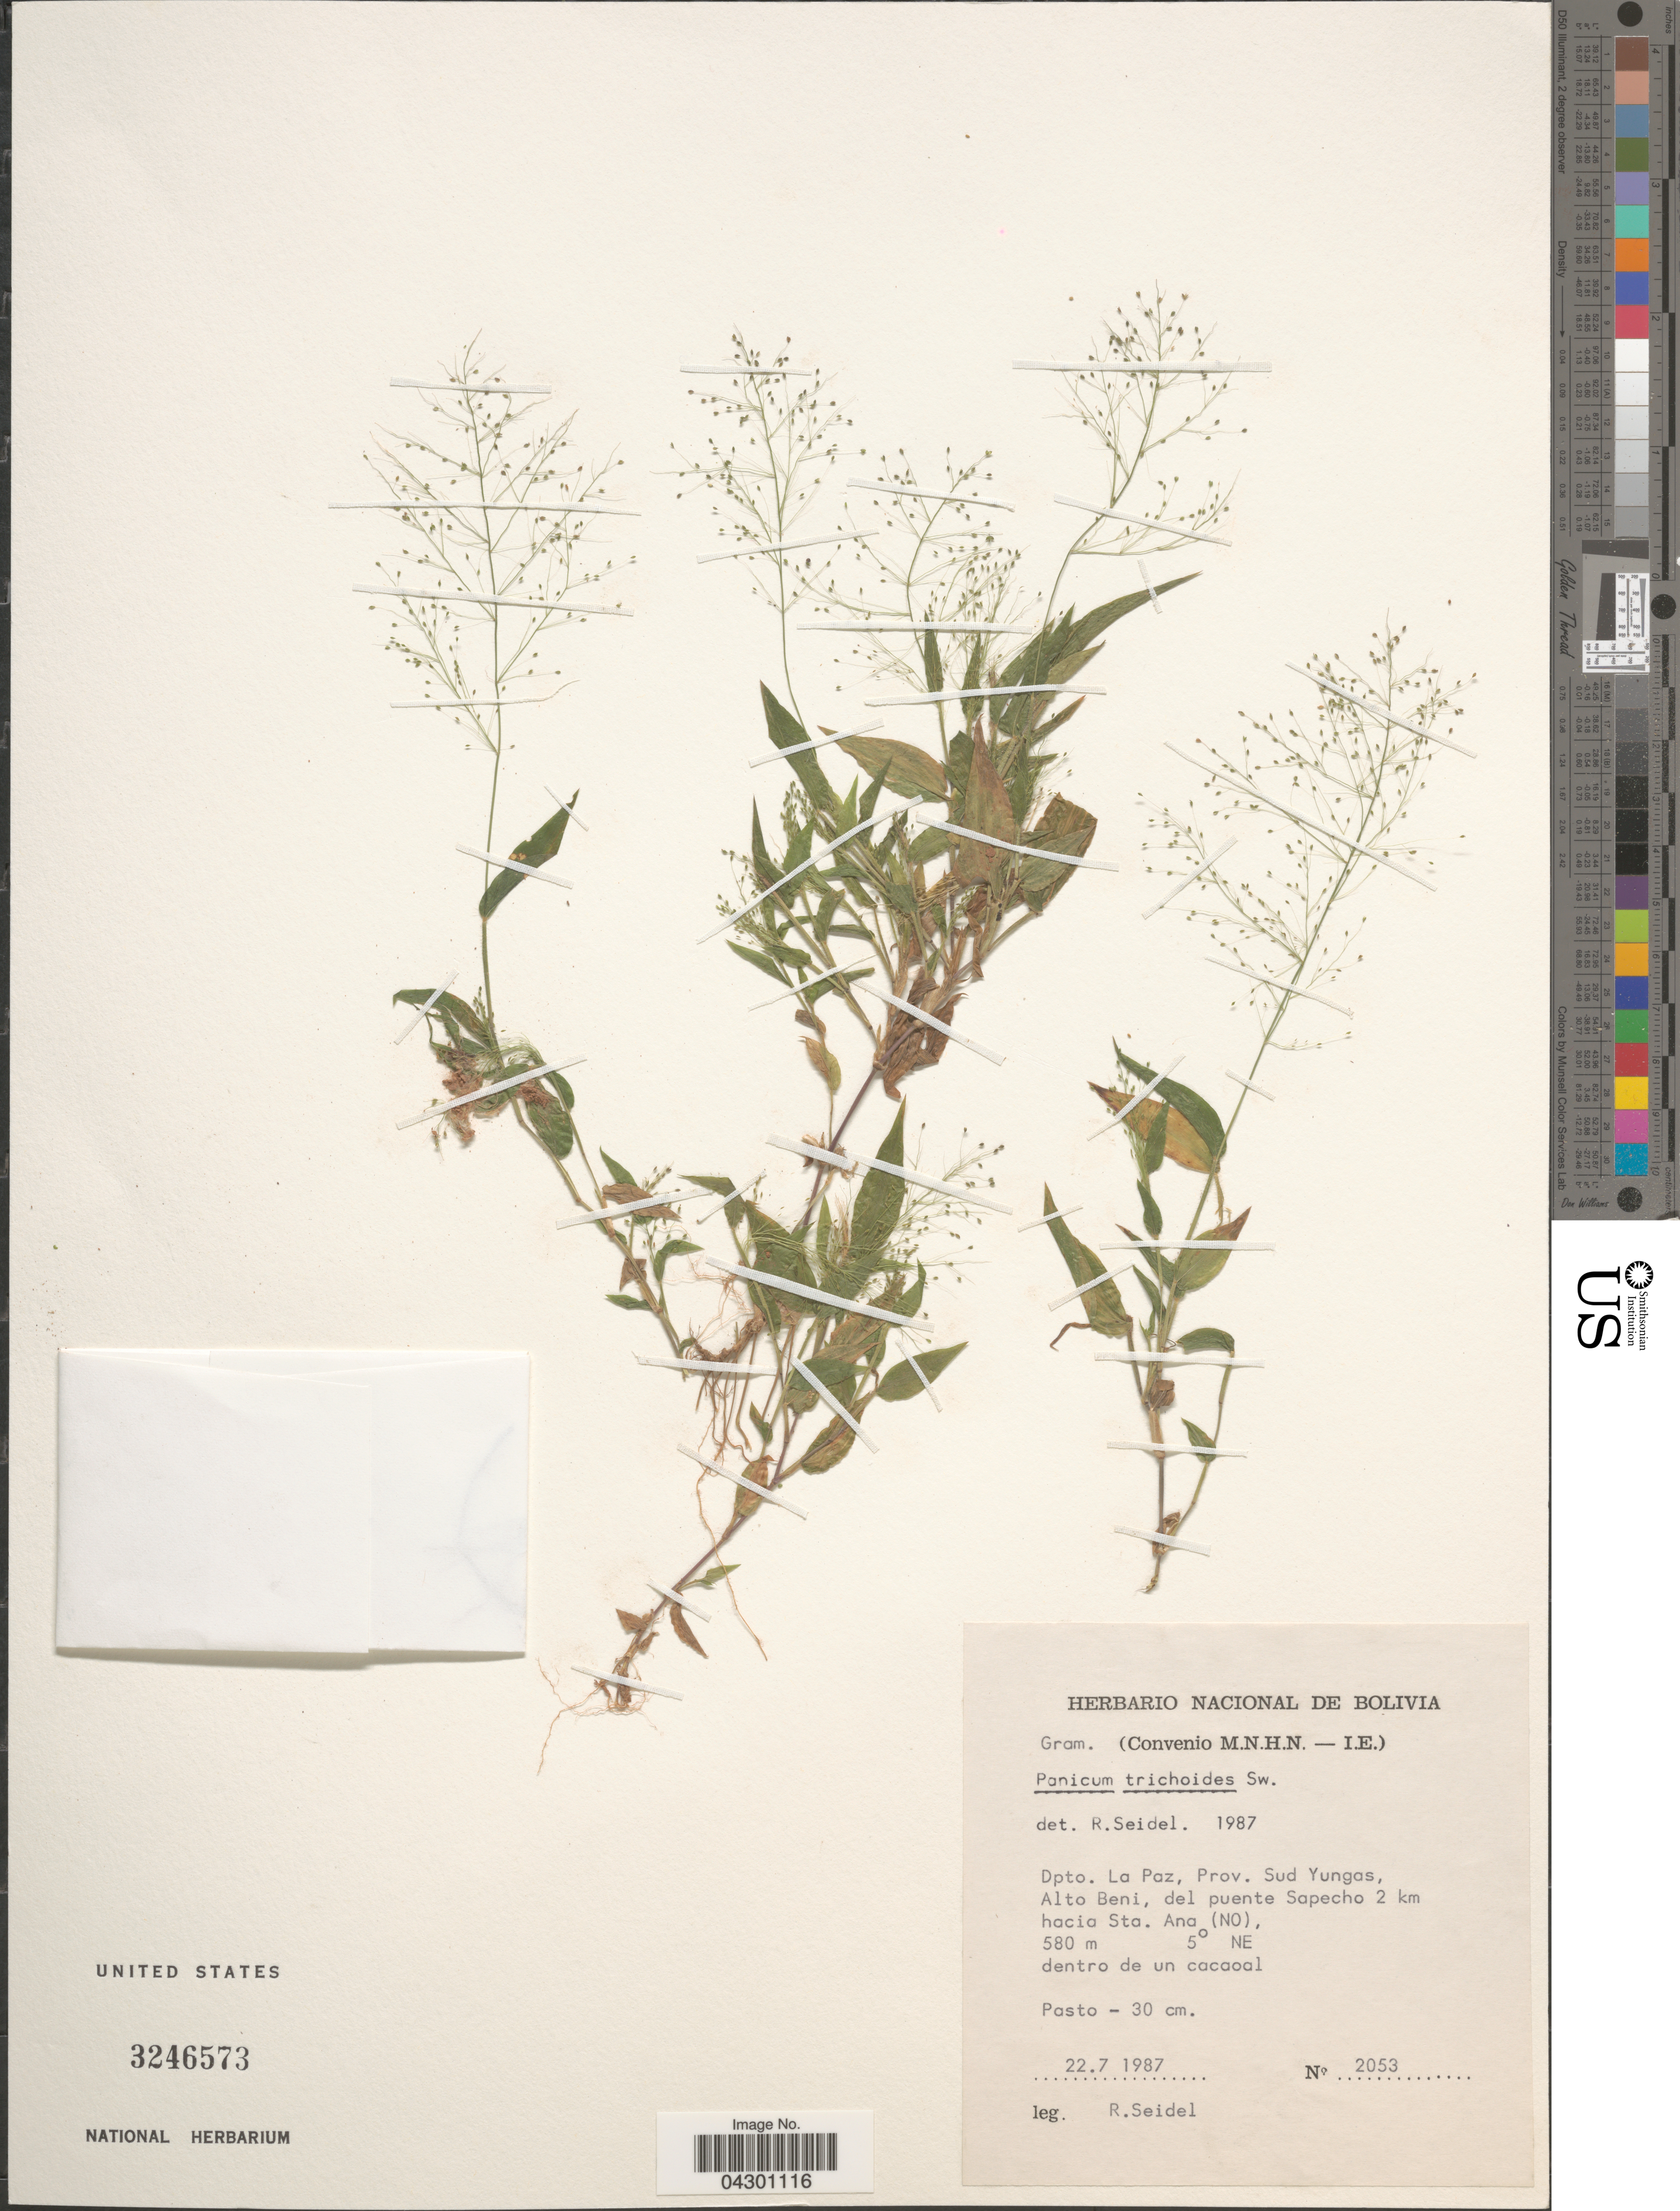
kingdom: Plantae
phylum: Tracheophyta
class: Liliopsida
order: Poales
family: Poaceae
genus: Panicum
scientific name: Panicum trichoides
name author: Sw.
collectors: R. Seidel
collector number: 2053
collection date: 1987-07-22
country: Bolivia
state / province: La Paz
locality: Dpto. La Paz, Prov. Sud Yungas, Alto Beni, del puente Sapecho 2 km hacia Sta. Ana (NO). 5° NE.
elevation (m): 580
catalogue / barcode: US 3246573